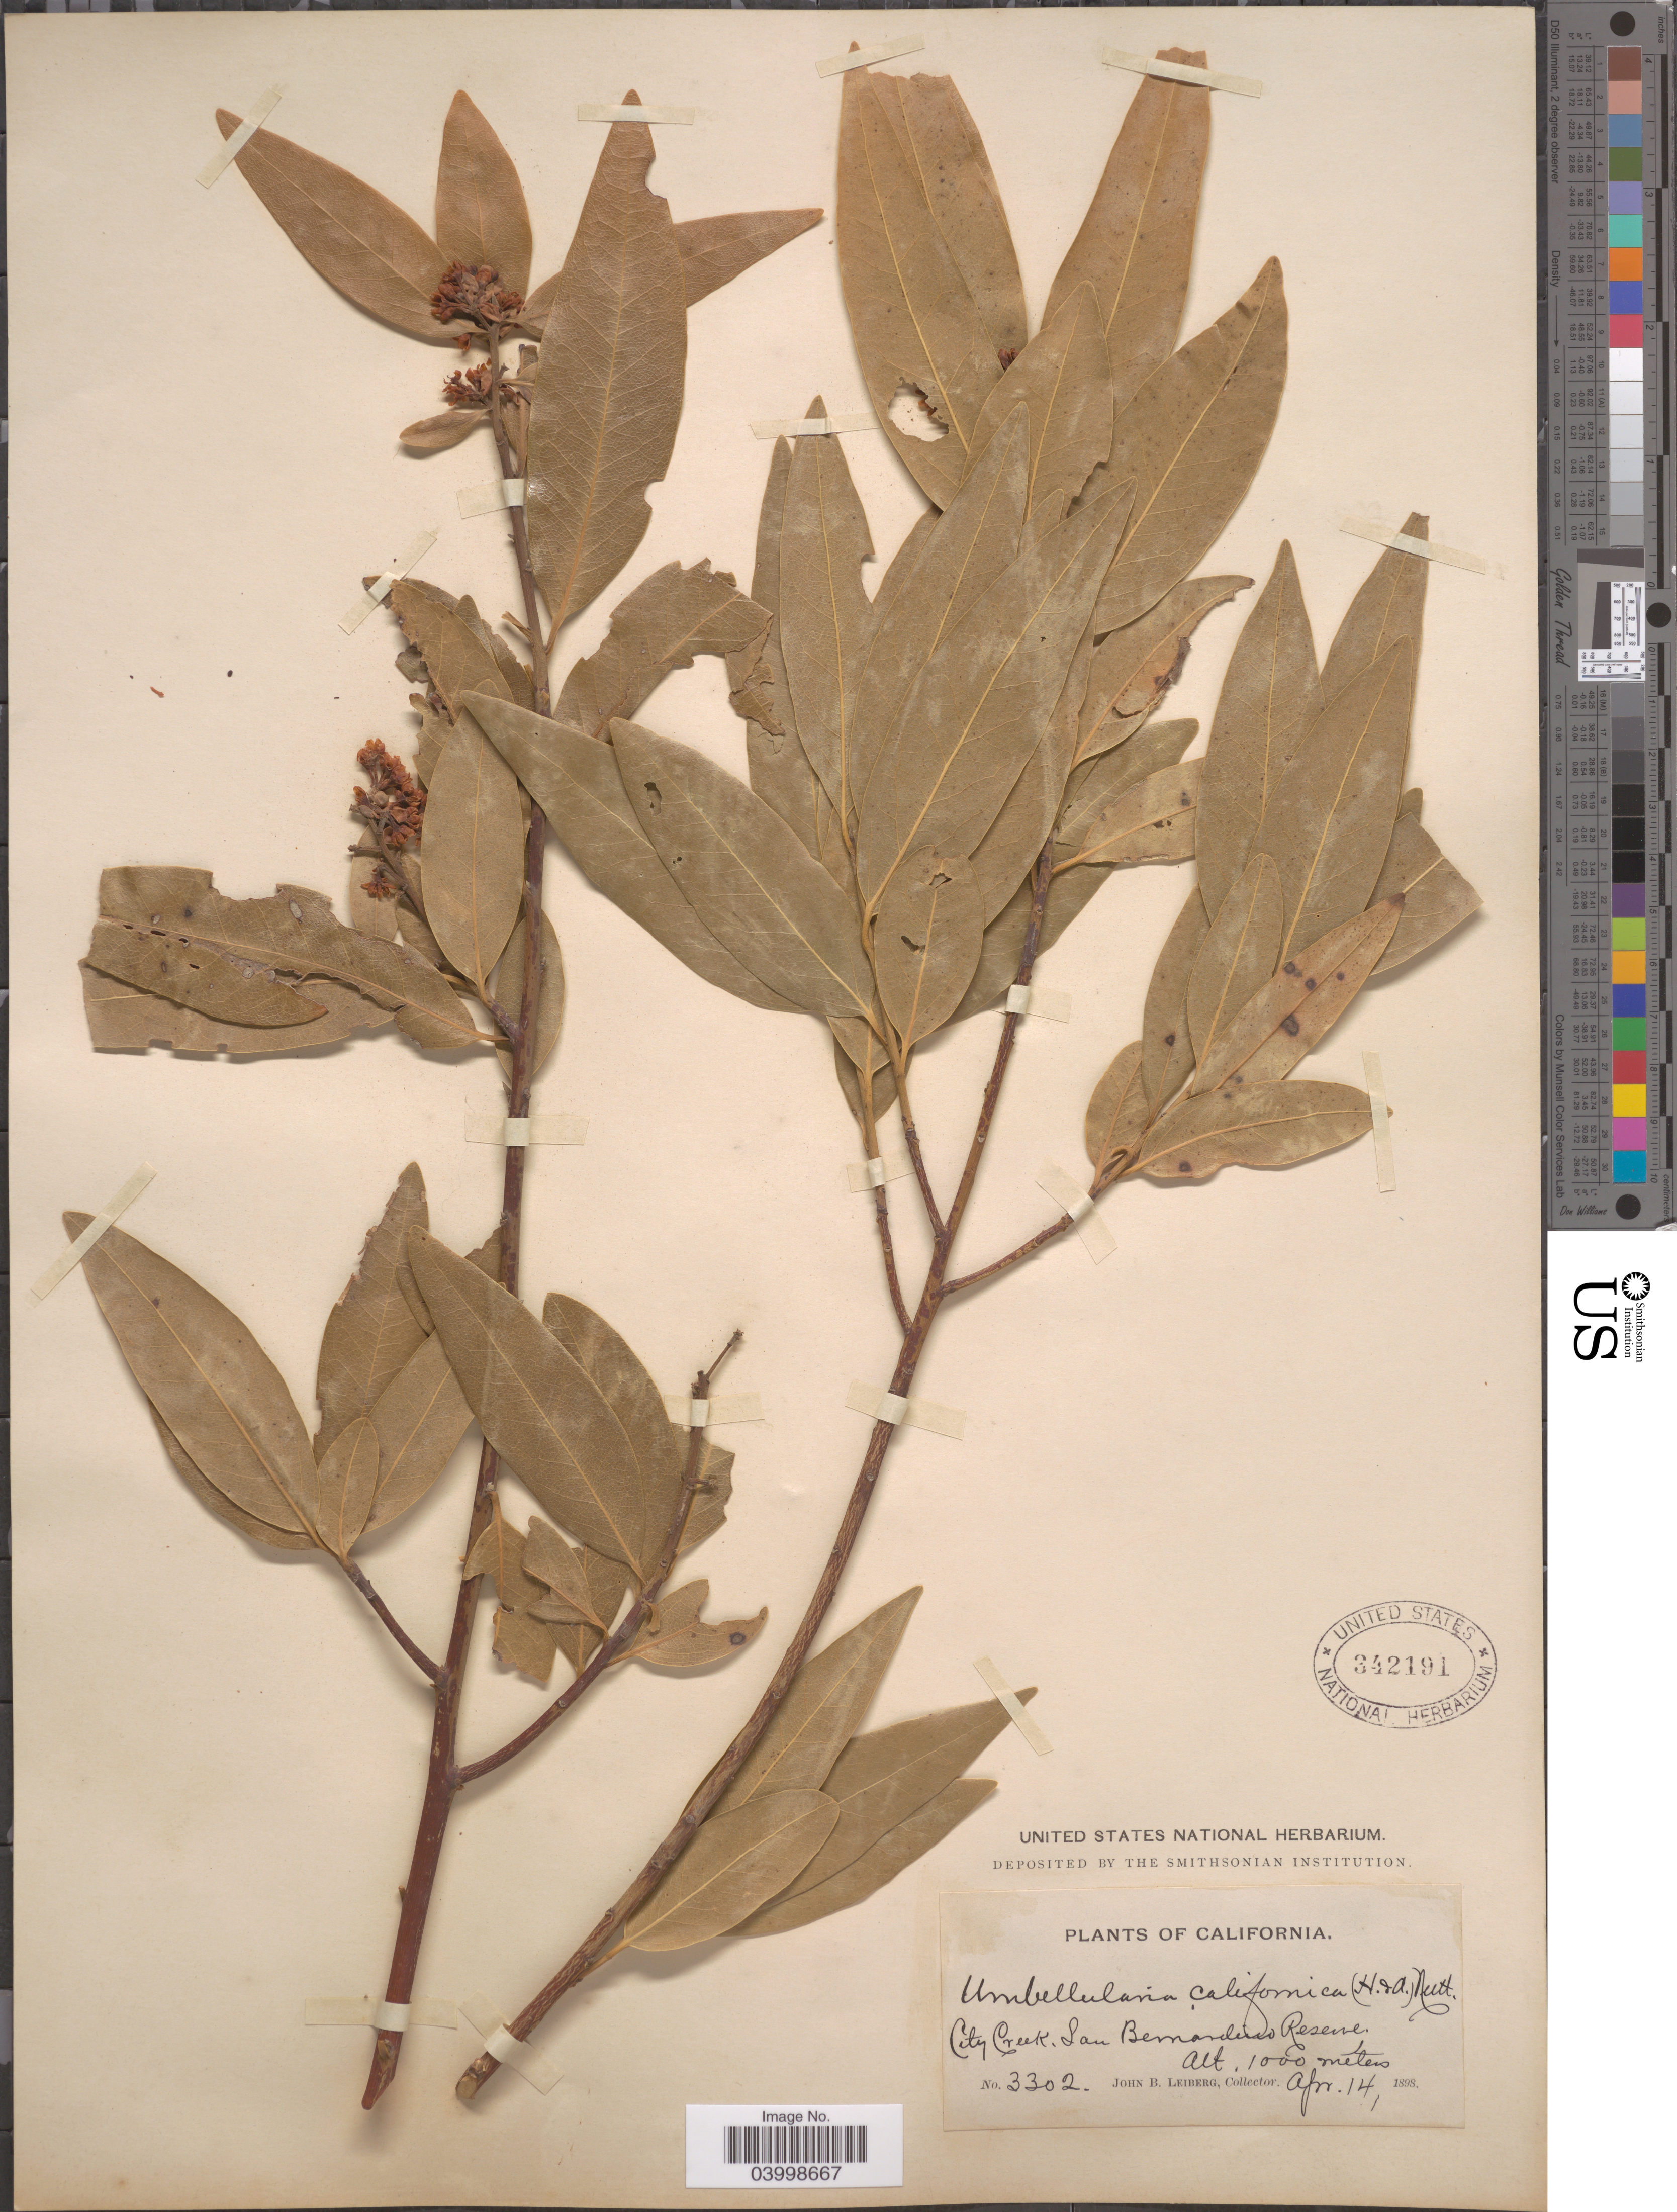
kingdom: Plantae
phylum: Tracheophyta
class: Magnoliopsida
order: Laurales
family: Lauraceae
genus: Umbellularia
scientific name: Umbellularia californica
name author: (Hook. & Arn.) Nutt.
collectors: J. B. Leiberg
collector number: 3302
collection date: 1898-04-14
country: United States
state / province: California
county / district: San Bernardino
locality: City Creek, San Bernardino Reserve.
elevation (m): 1000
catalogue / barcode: US 342191